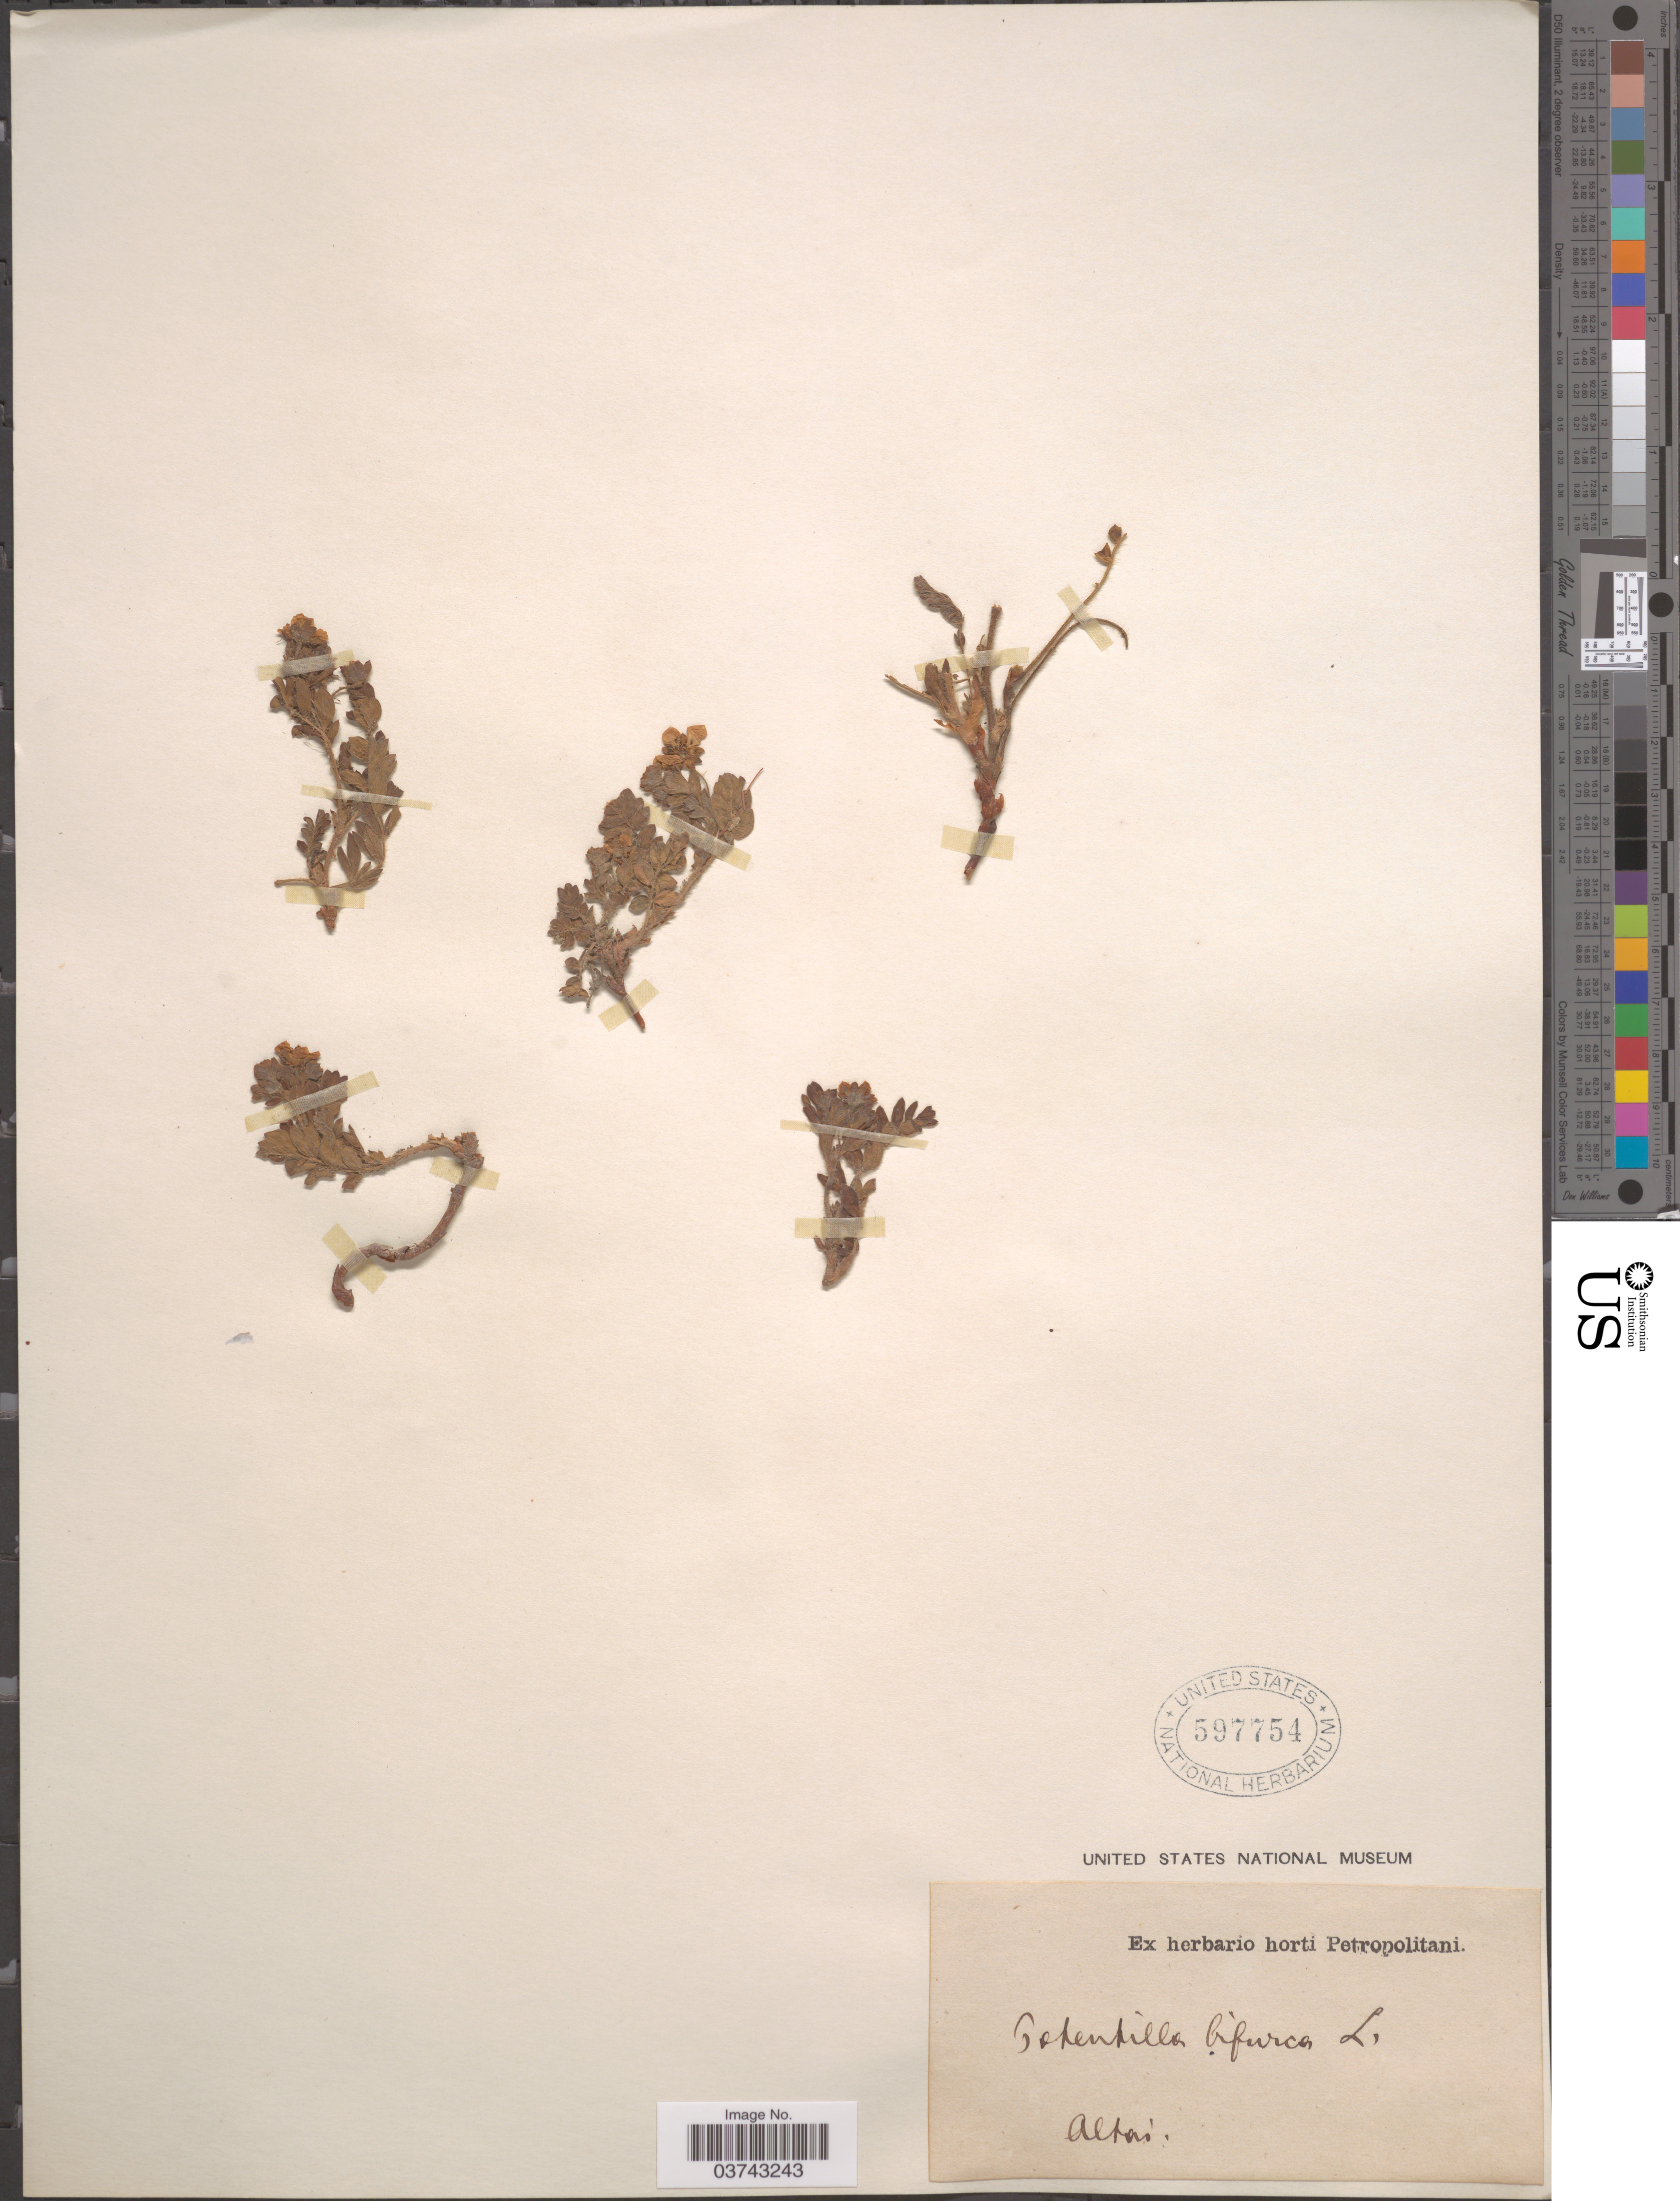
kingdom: Plantae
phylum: Tracheophyta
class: Magnoliopsida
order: Rosales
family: Rosaceae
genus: Sibbaldianthe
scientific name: Sibbaldianthe bifurca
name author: (L.) Kurtto & T. Erikss.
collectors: ex herb. horti Petropolitani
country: Russian Federation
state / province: Altai Republic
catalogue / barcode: US 597754